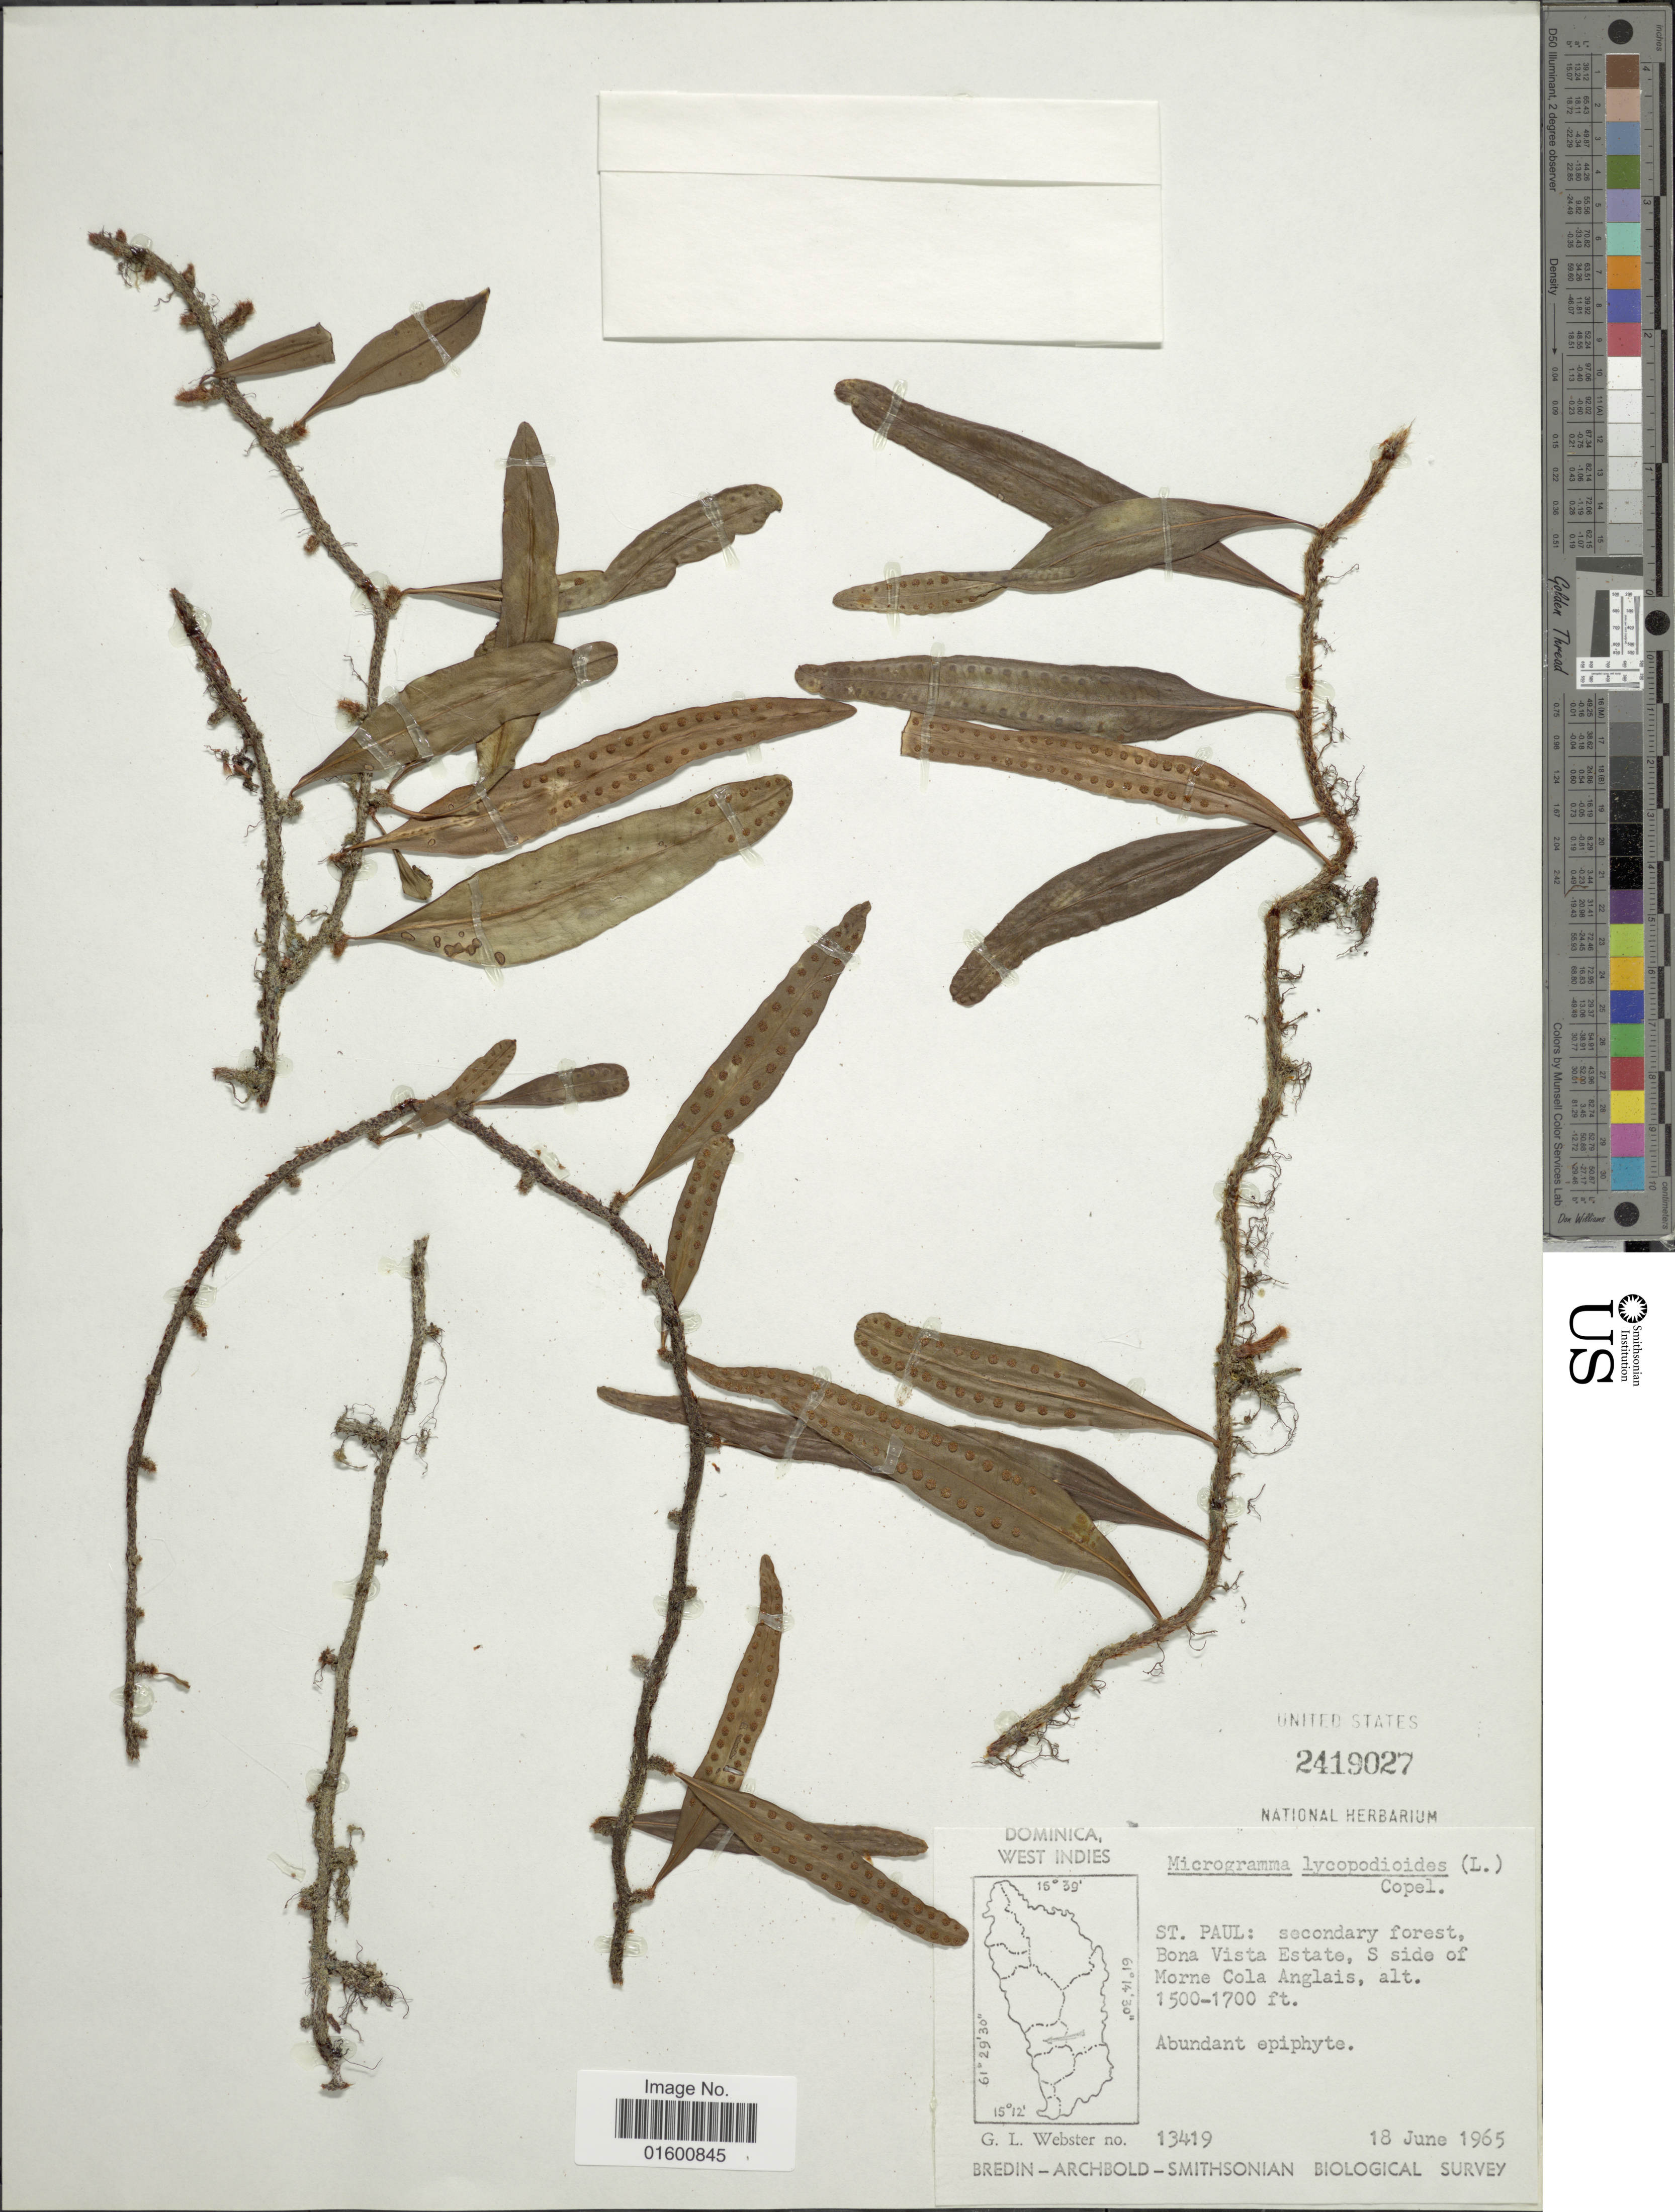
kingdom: Plantae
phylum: Tracheophyta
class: Polypodiopsida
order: Polypodiales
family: Polypodiaceae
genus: Microgramma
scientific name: Microgramma lycopodioides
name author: (L.) Copel.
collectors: G. L. Webster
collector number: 13419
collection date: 1965-06-18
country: Dominica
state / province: St. Paul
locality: Dominica, West Indies, St. Paul, Bona Vista Estate, S side of Morne Cola Anglais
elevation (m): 457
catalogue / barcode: US 2419027